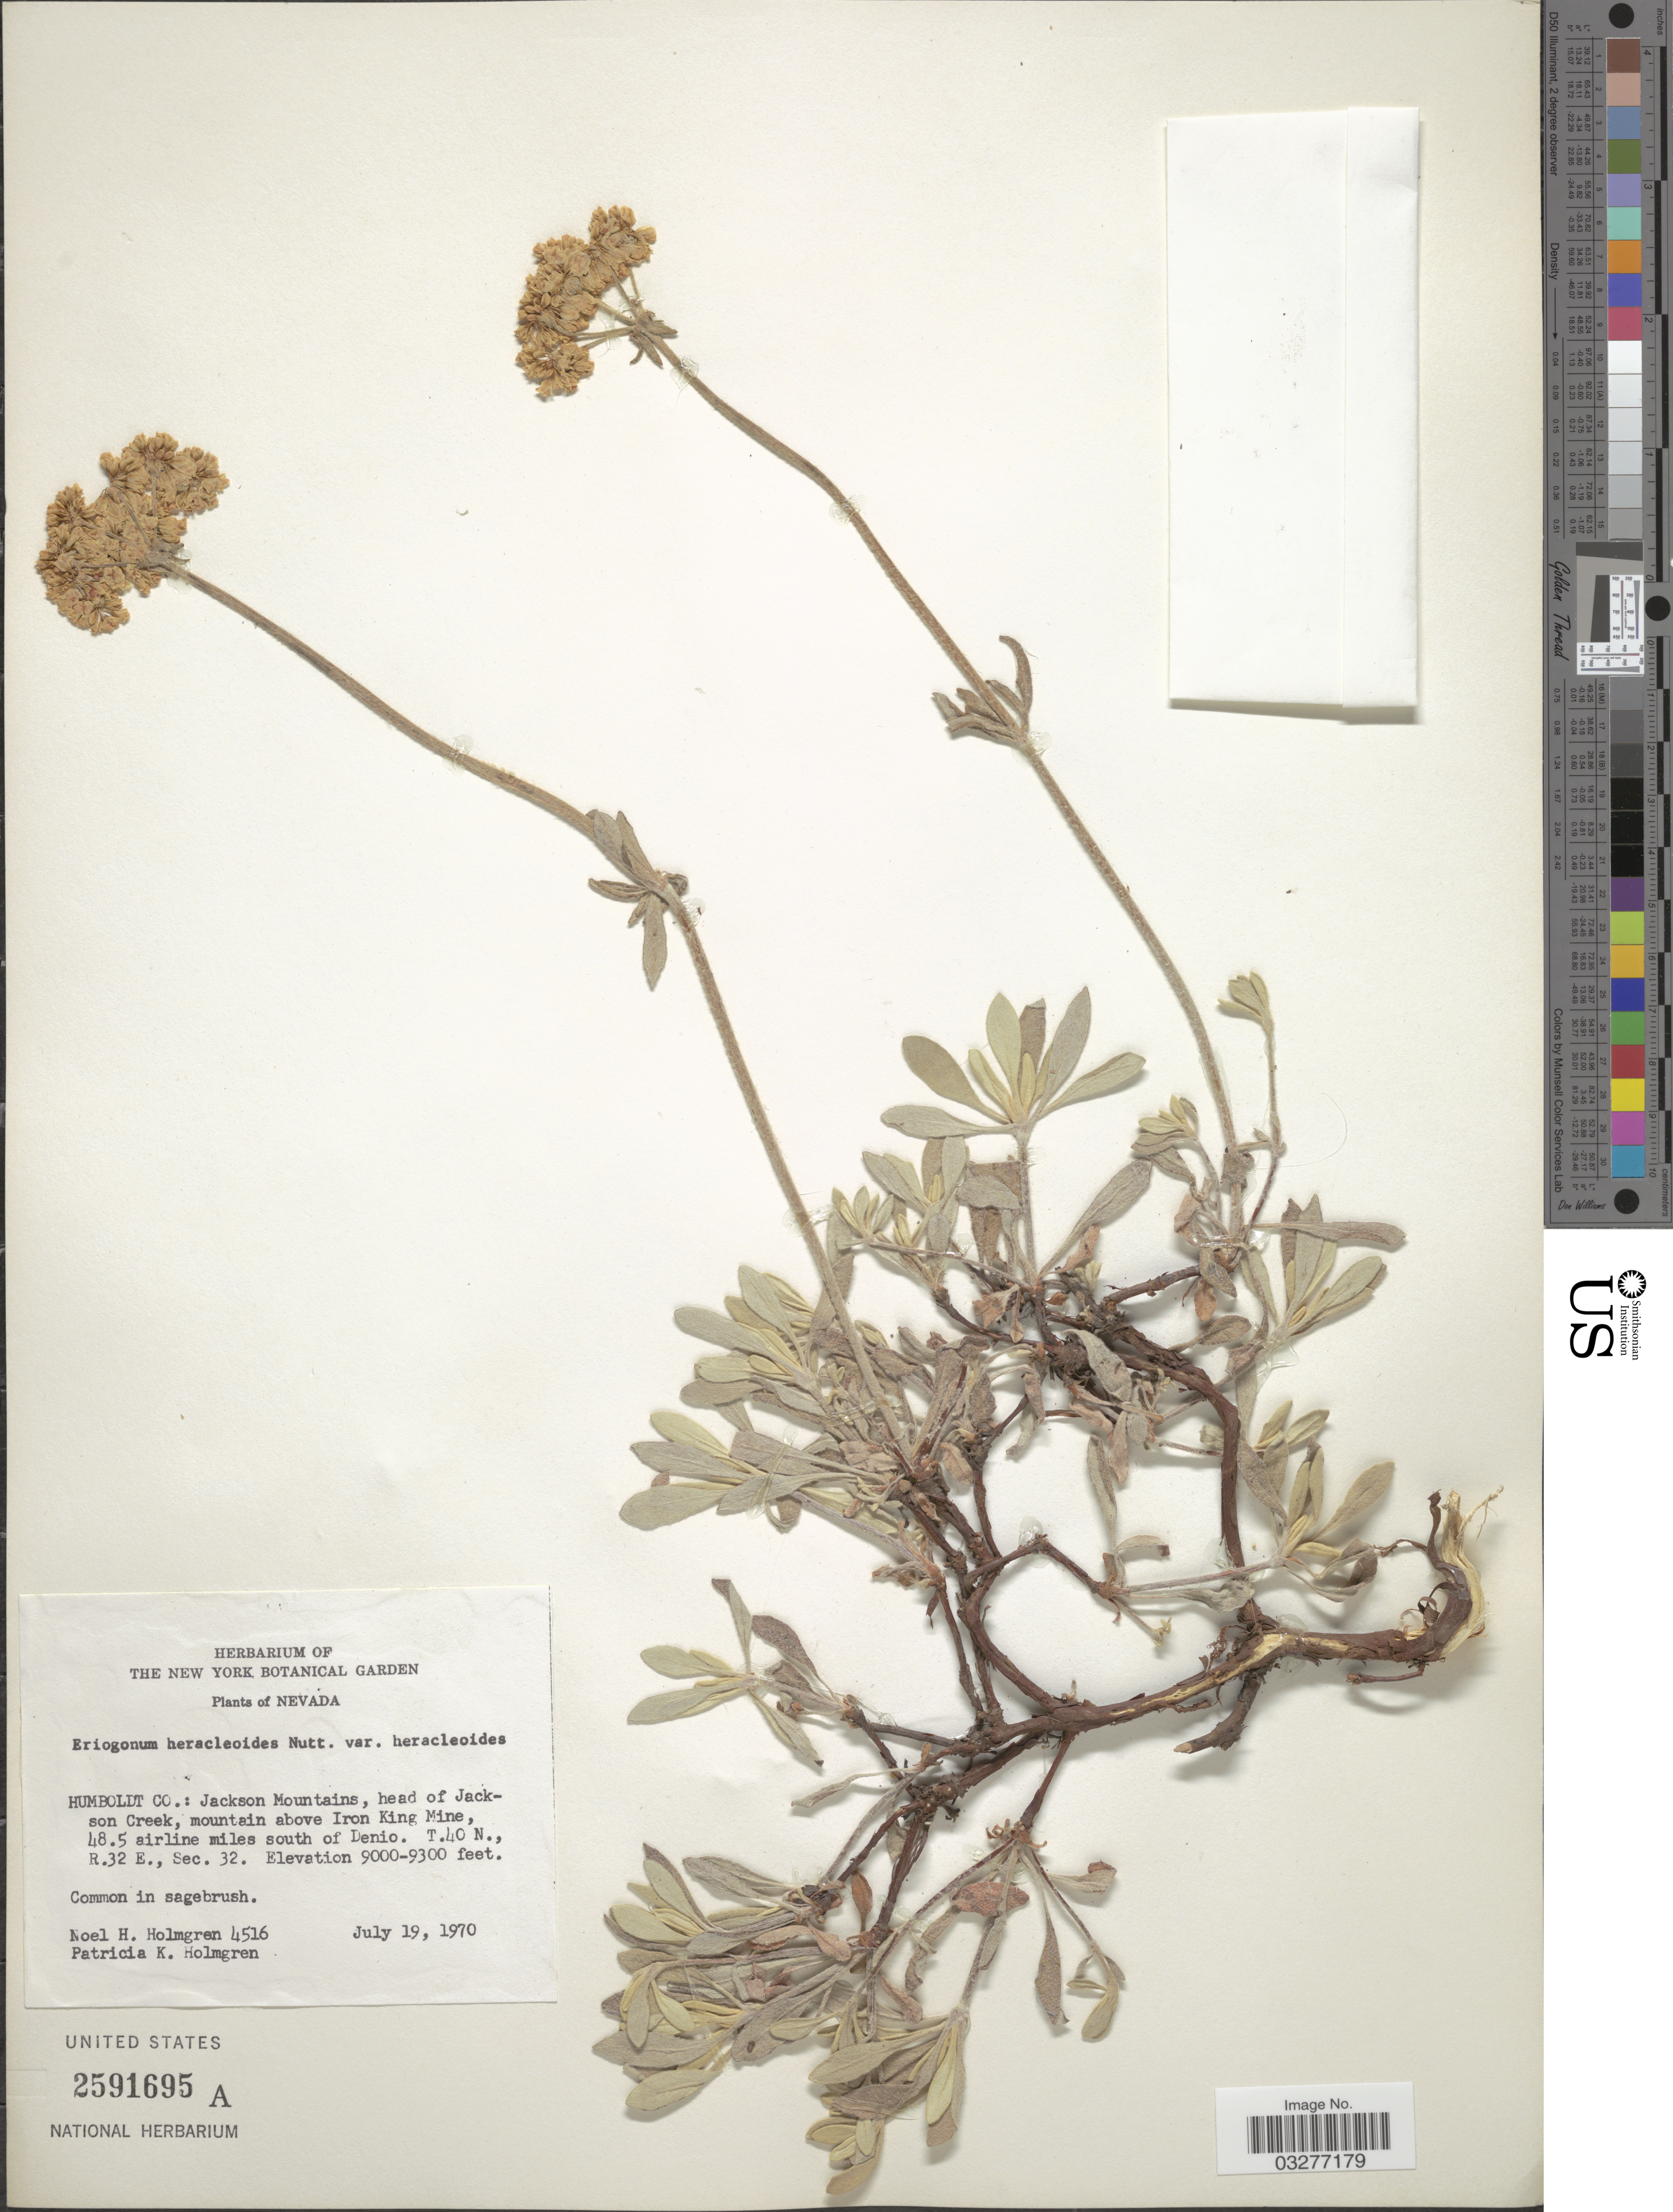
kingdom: Plantae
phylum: Tracheophyta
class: Magnoliopsida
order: Caryophyllales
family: Polygonaceae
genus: Eriogonum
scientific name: Eriogonum heracleoides var. heracleoides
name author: Nutt.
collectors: N. H. Holmgren & P. K. Holmgren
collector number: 4516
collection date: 1970-07-19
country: United States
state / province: Nevada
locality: Humboldt Co.: Jackson Mountains, head of Jackson Creek, mountain above Iron King Mine, 48.5 airline miles south of Denio. T.40 N., R.32 E., Sec. 32.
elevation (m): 2743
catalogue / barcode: US 2591695A